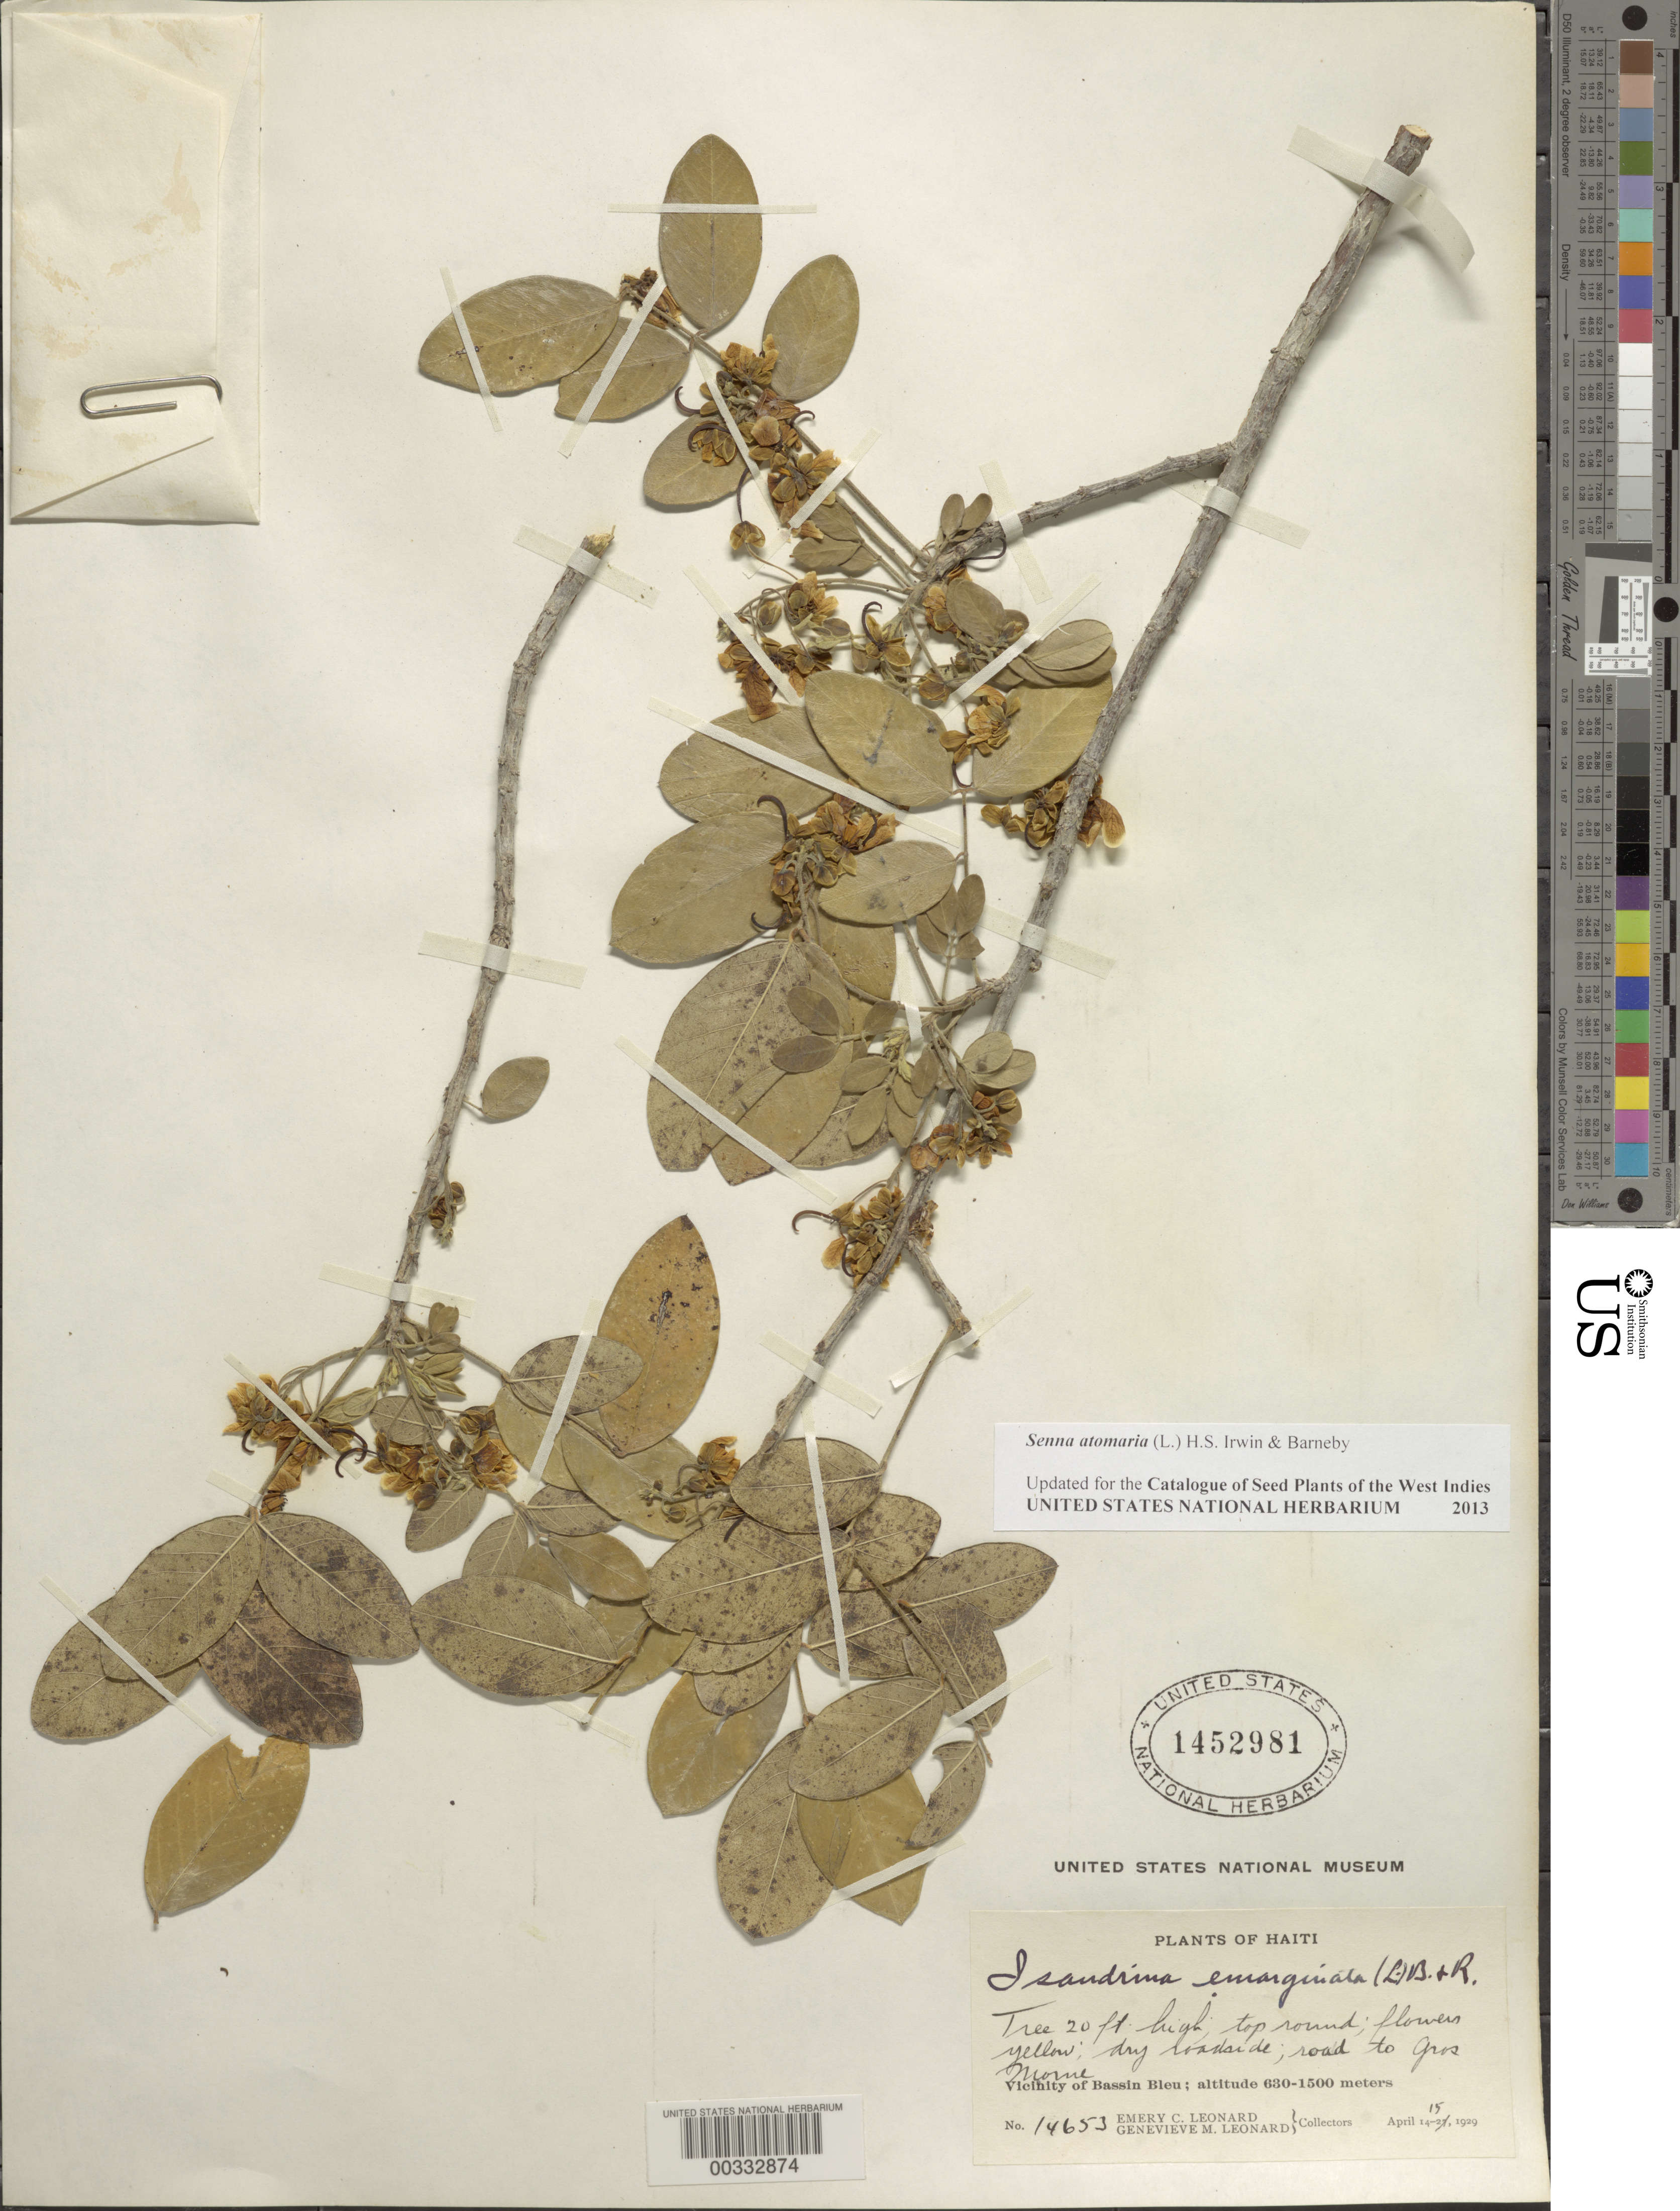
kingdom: Plantae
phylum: Tracheophyta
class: Magnoliopsida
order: Fabales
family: Fabaceae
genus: Senna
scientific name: Senna atomaria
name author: (L.) H.S. Irwin & Barneby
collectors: E. C. Leonard & G. M. Leonard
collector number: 14653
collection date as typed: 15 Apr 1929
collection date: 1929-04-15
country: Haiti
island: Hispaniola Island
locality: Road to gros morne; vicinity of bassin bleu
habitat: Dry roadside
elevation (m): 630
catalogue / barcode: US 1452981